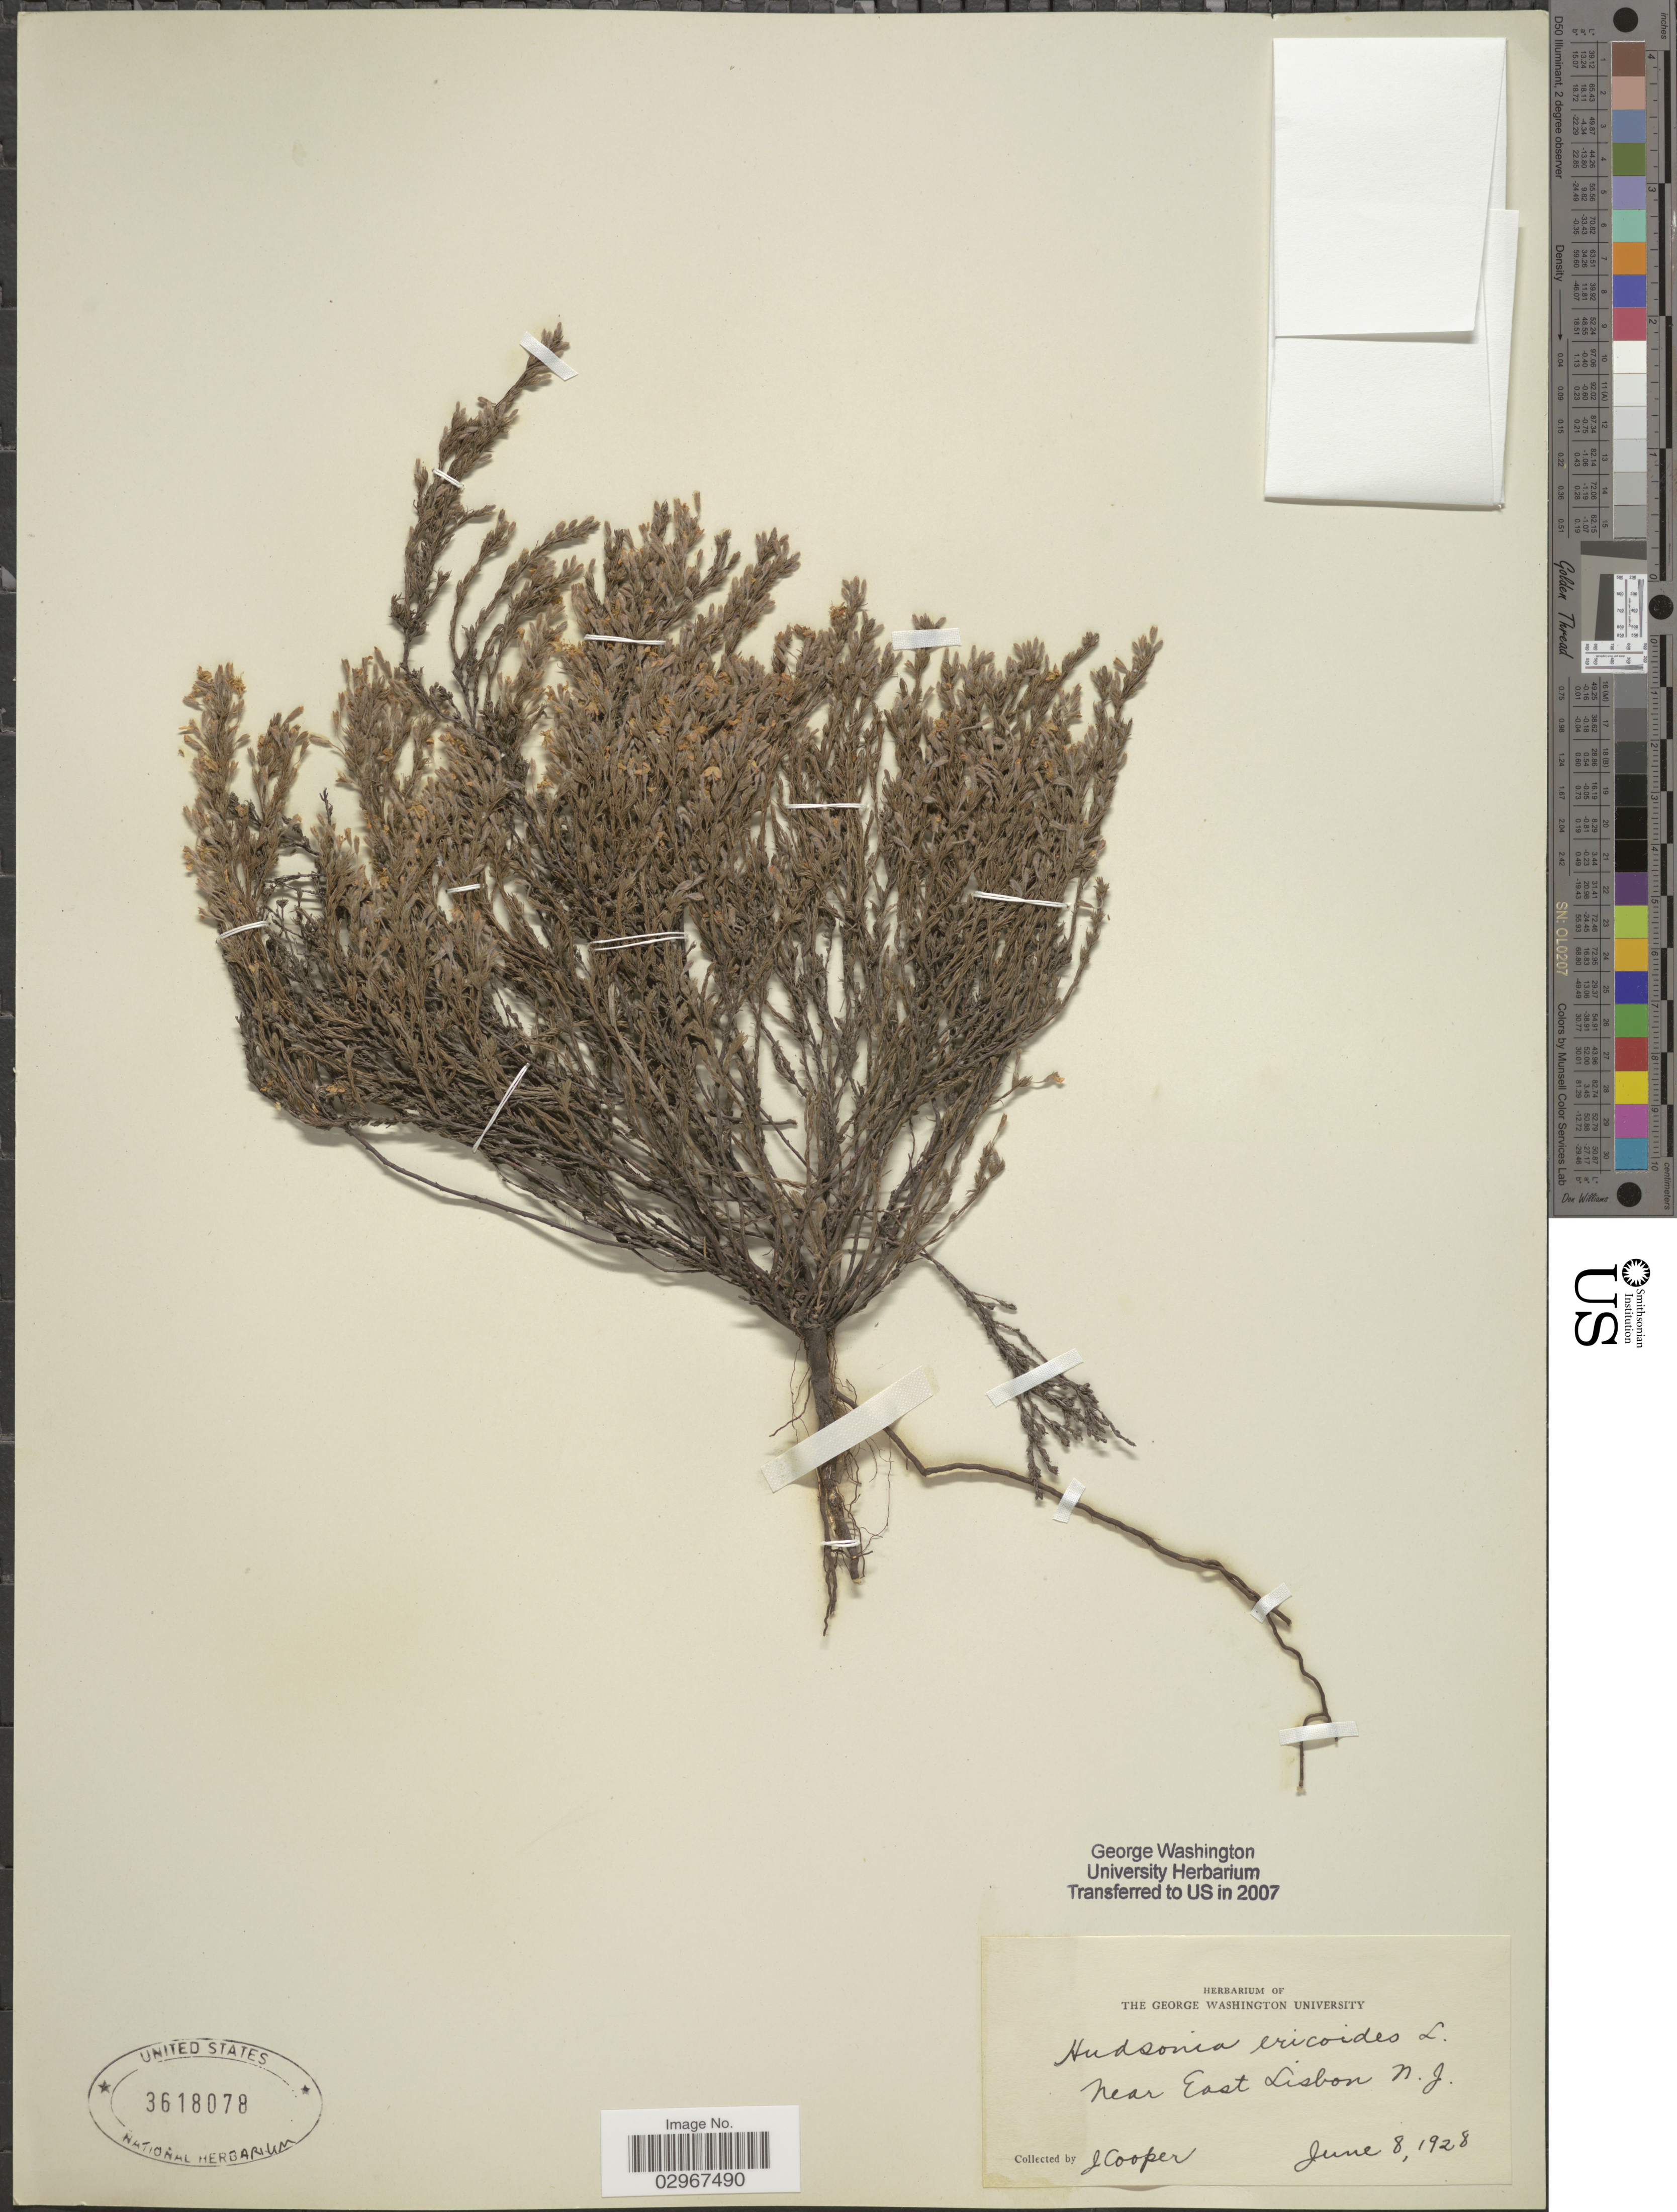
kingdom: Plantae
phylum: Tracheophyta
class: Magnoliopsida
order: Malvales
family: Cistaceae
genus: Hudsonia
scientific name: Hudsonia ericoides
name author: L.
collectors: J. Cooper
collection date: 1928-06-08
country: United States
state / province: New Jersey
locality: Near East Lisbon N.J.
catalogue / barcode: US 3618078